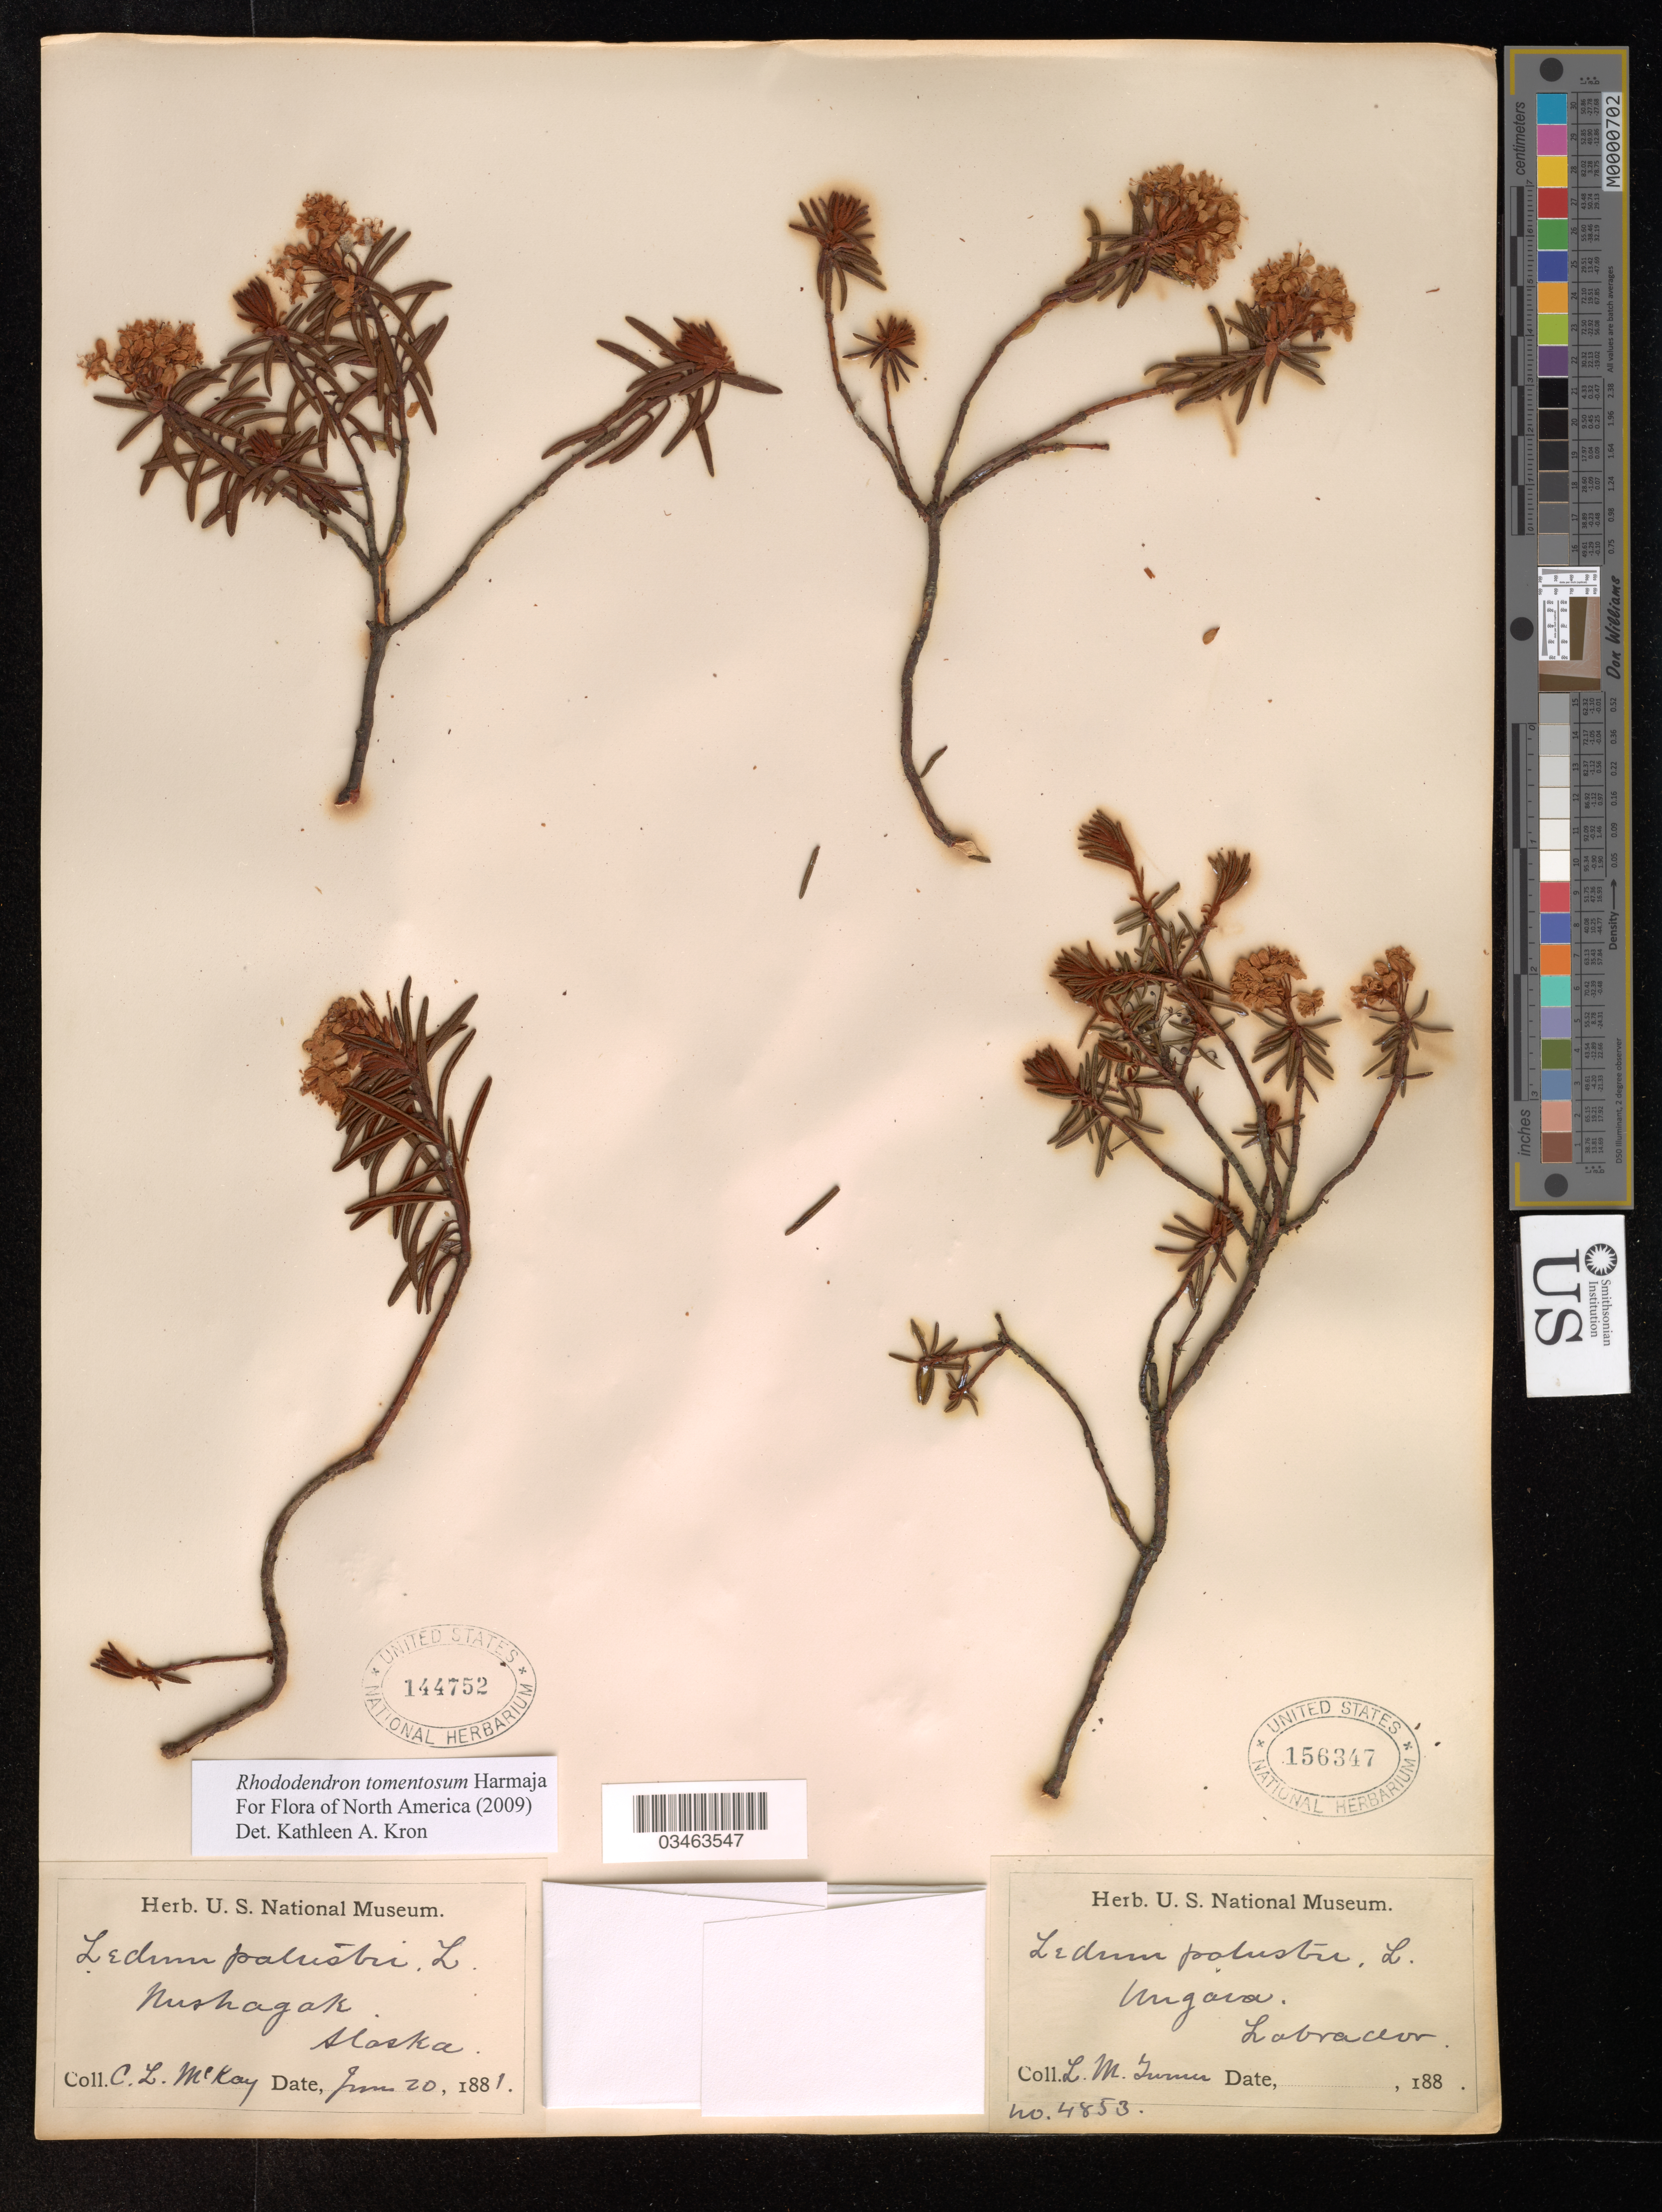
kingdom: Plantae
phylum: Tracheophyta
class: Magnoliopsida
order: Ericales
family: Ericaceae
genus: Rhododendron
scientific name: Rhododendron tomentosum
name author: Harmaja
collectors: C. McKay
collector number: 4853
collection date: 1881-06-20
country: United States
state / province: Alaska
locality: Nushagak.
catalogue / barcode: US 156347-2